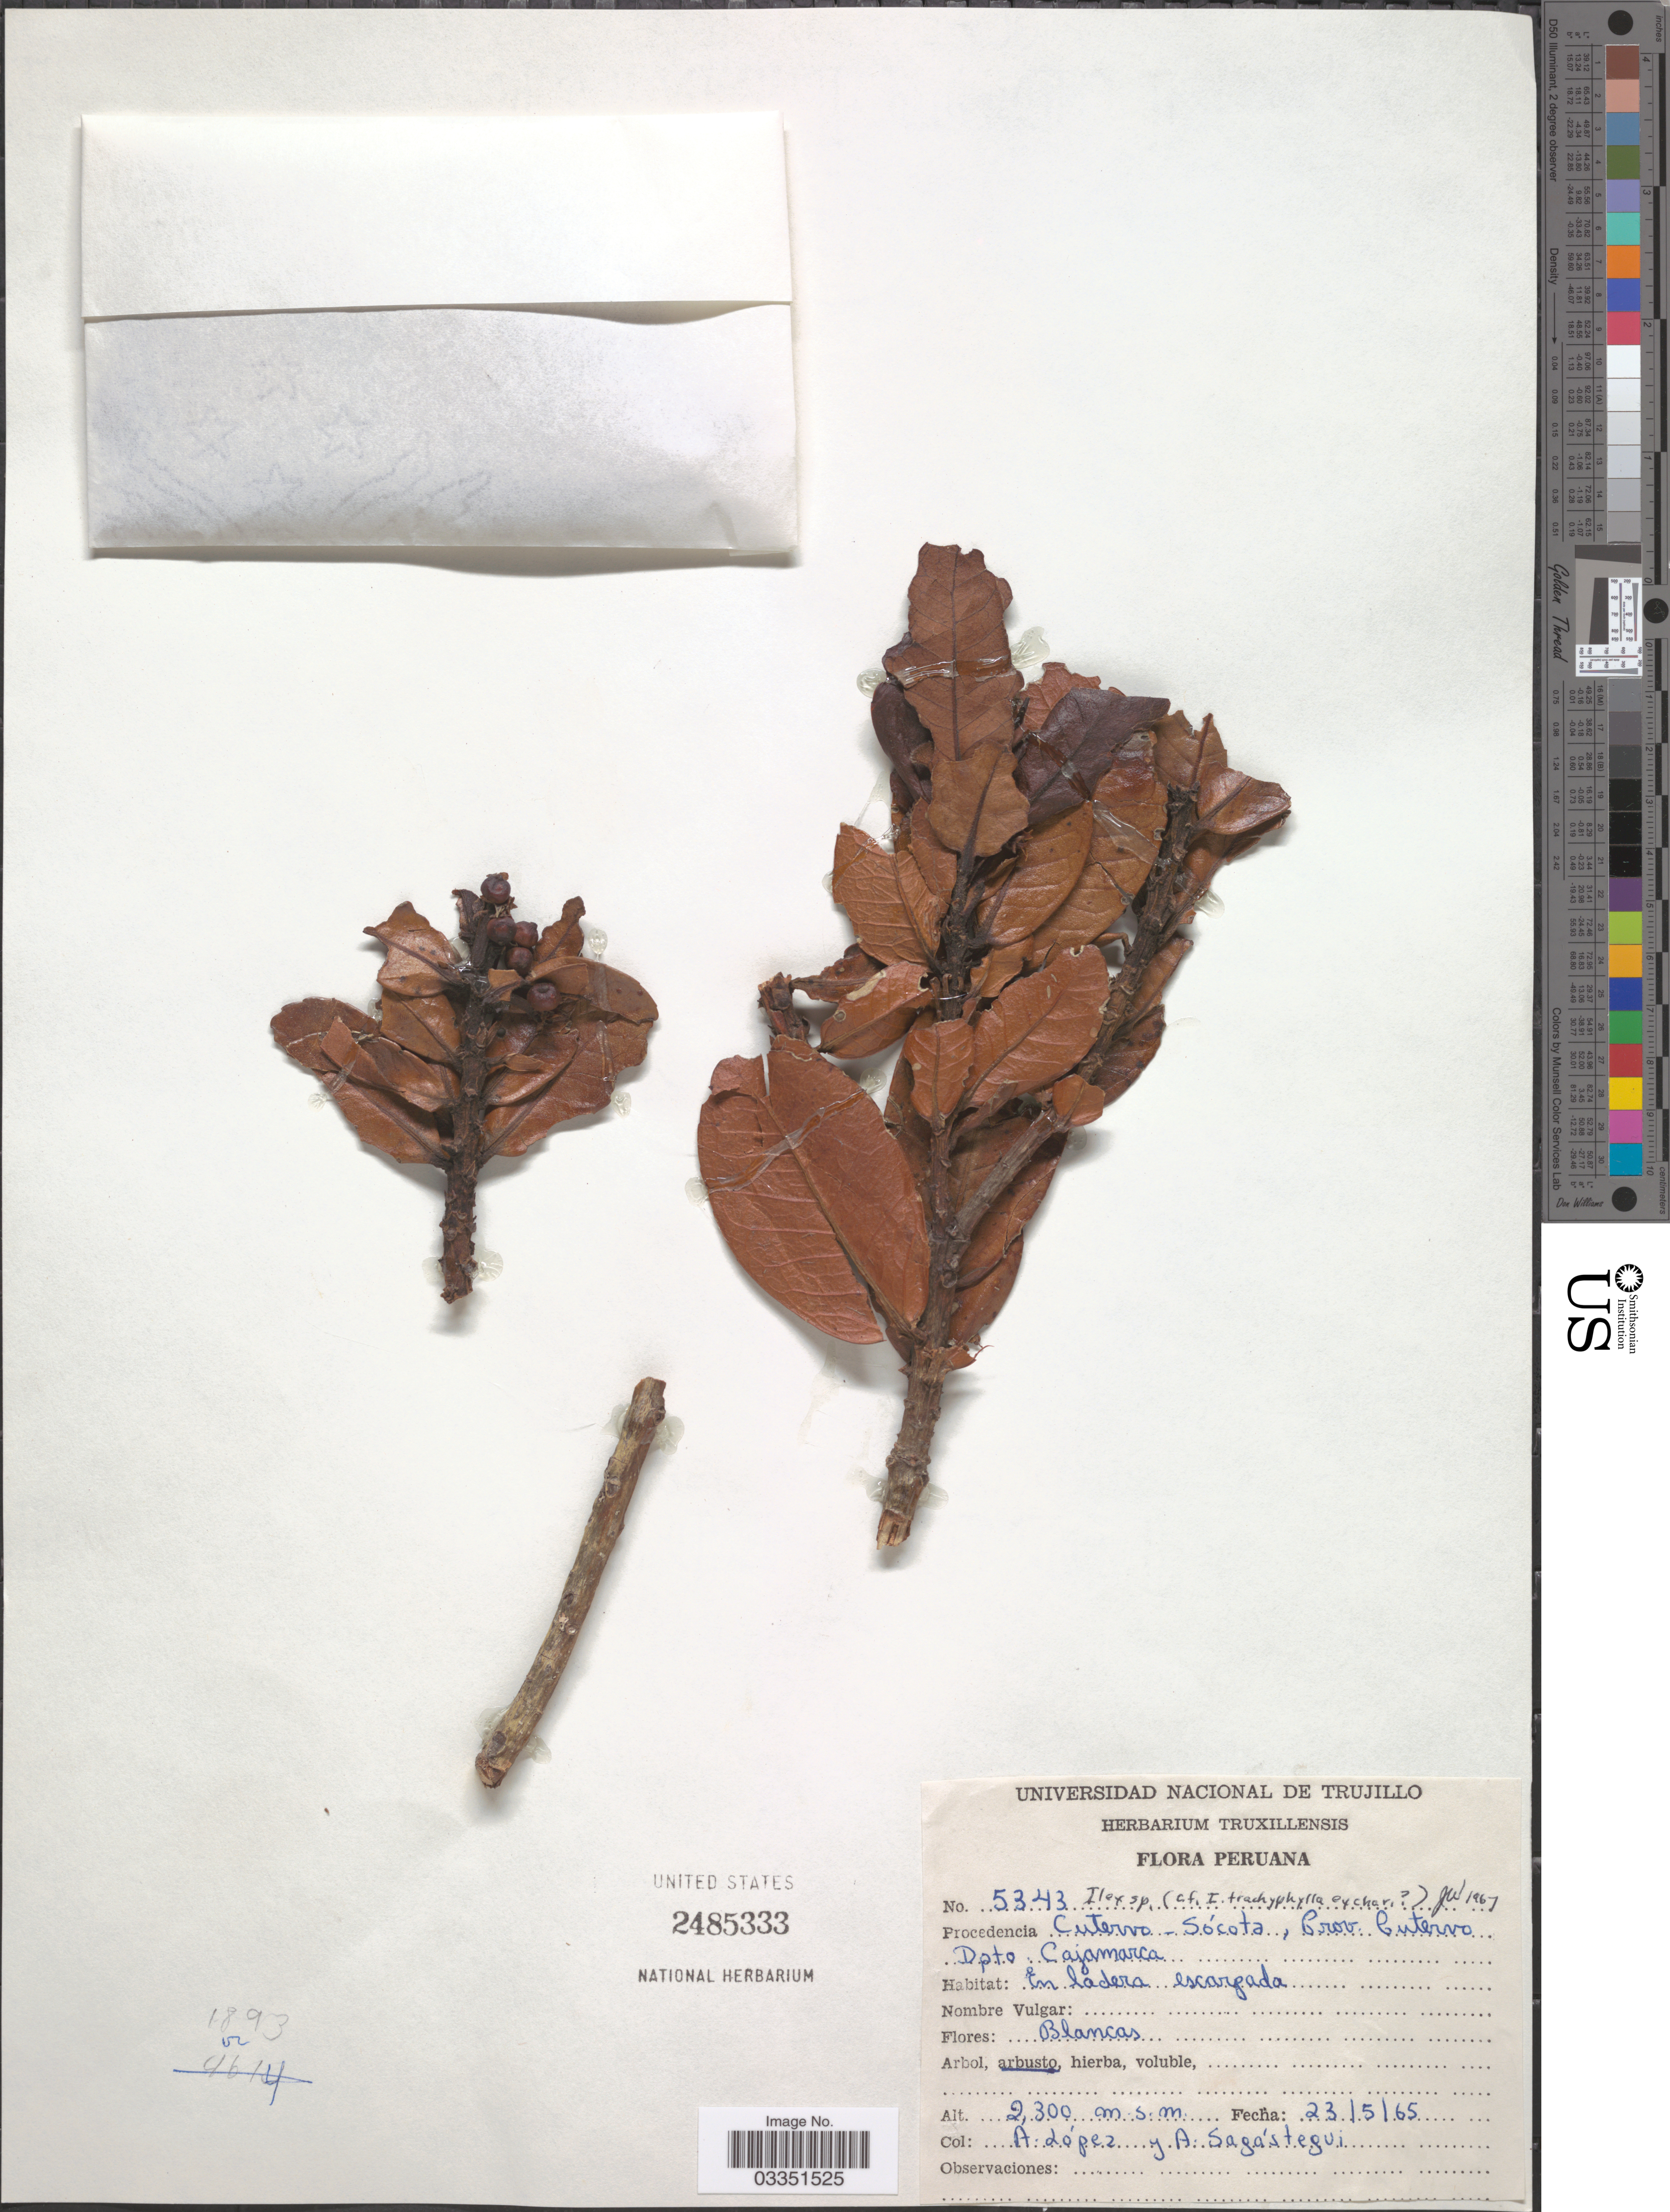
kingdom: Plantae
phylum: Tracheophyta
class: Magnoliopsida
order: Aquifoliales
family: Aquifoliaceae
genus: Ilex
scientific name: Ilex sp.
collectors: A. López & A. Sagastegui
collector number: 5343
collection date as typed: Transcribed d/m/y: 23/5/65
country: Peru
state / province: Cajamarca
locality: Cutervo - Sócota, Prov. Cutervo. Dpto. Cajamarca.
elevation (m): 2300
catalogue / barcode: US 2485333